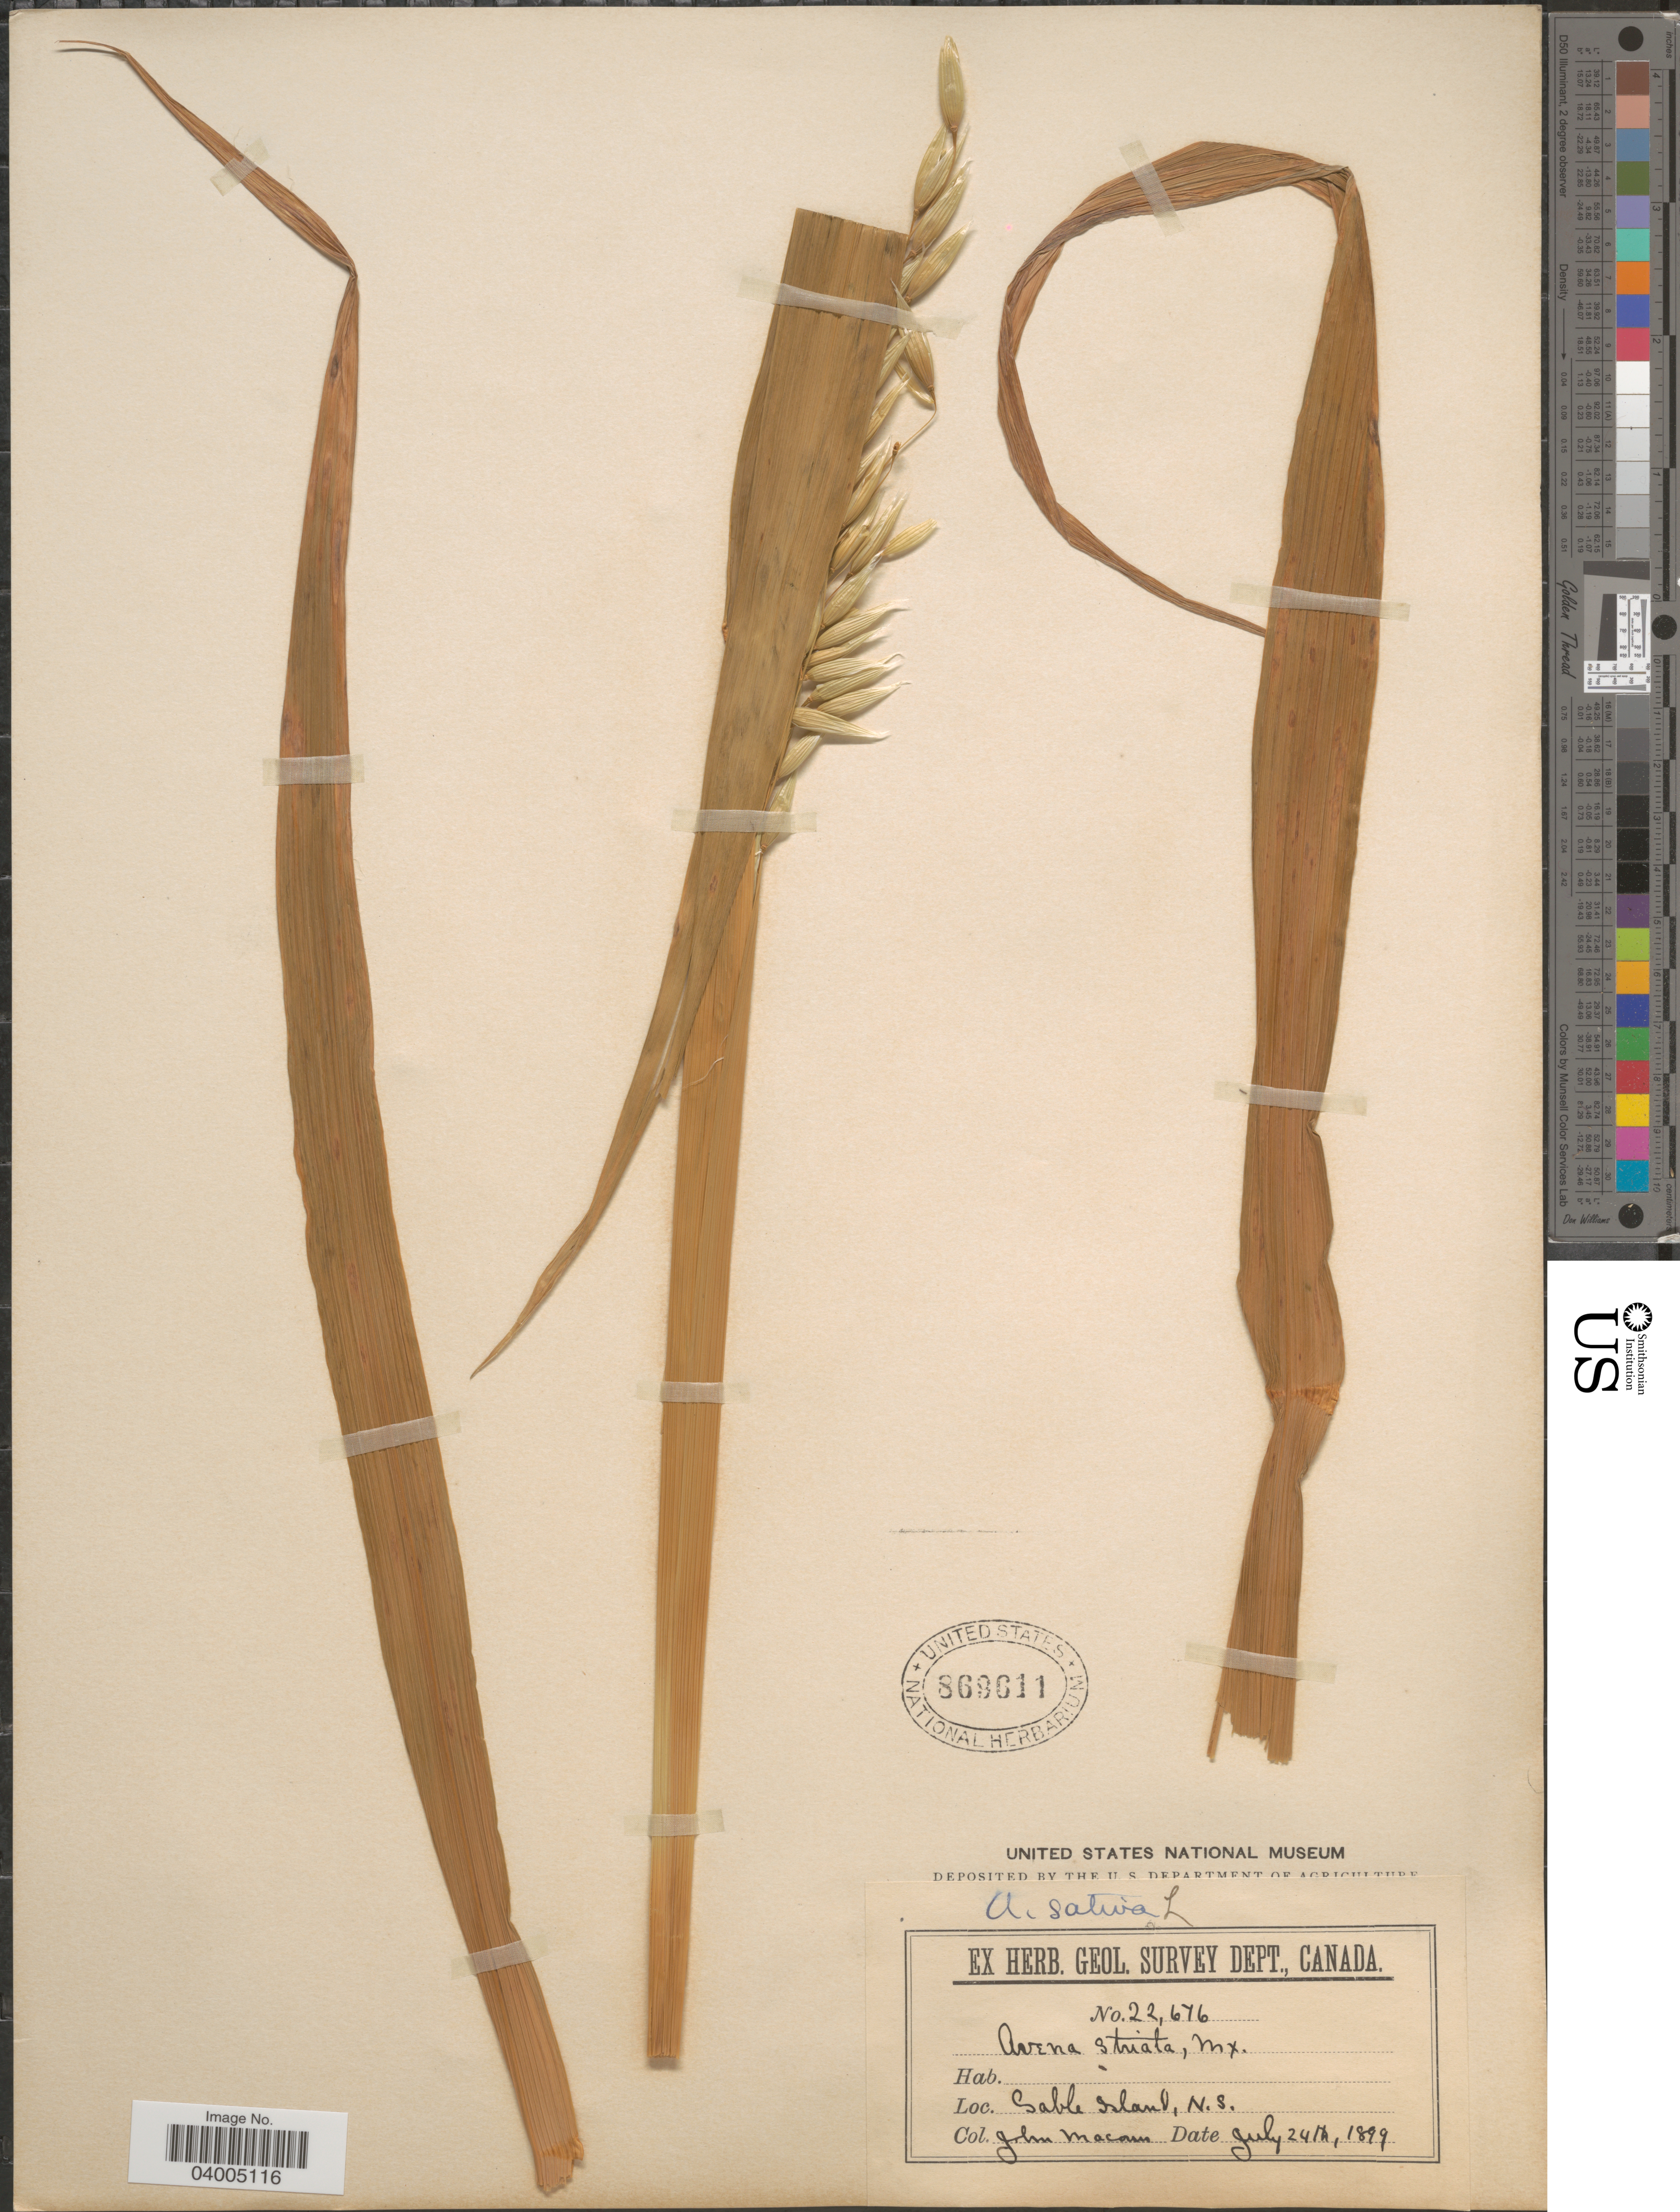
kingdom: Plantae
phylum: Tracheophyta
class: Liliopsida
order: Poales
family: Poaceae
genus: Avena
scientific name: Avena sativa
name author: L.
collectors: J. Macoun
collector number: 22676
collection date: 1899-07-24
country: Canada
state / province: Nova Scotia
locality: Sable Island.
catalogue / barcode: US 869611